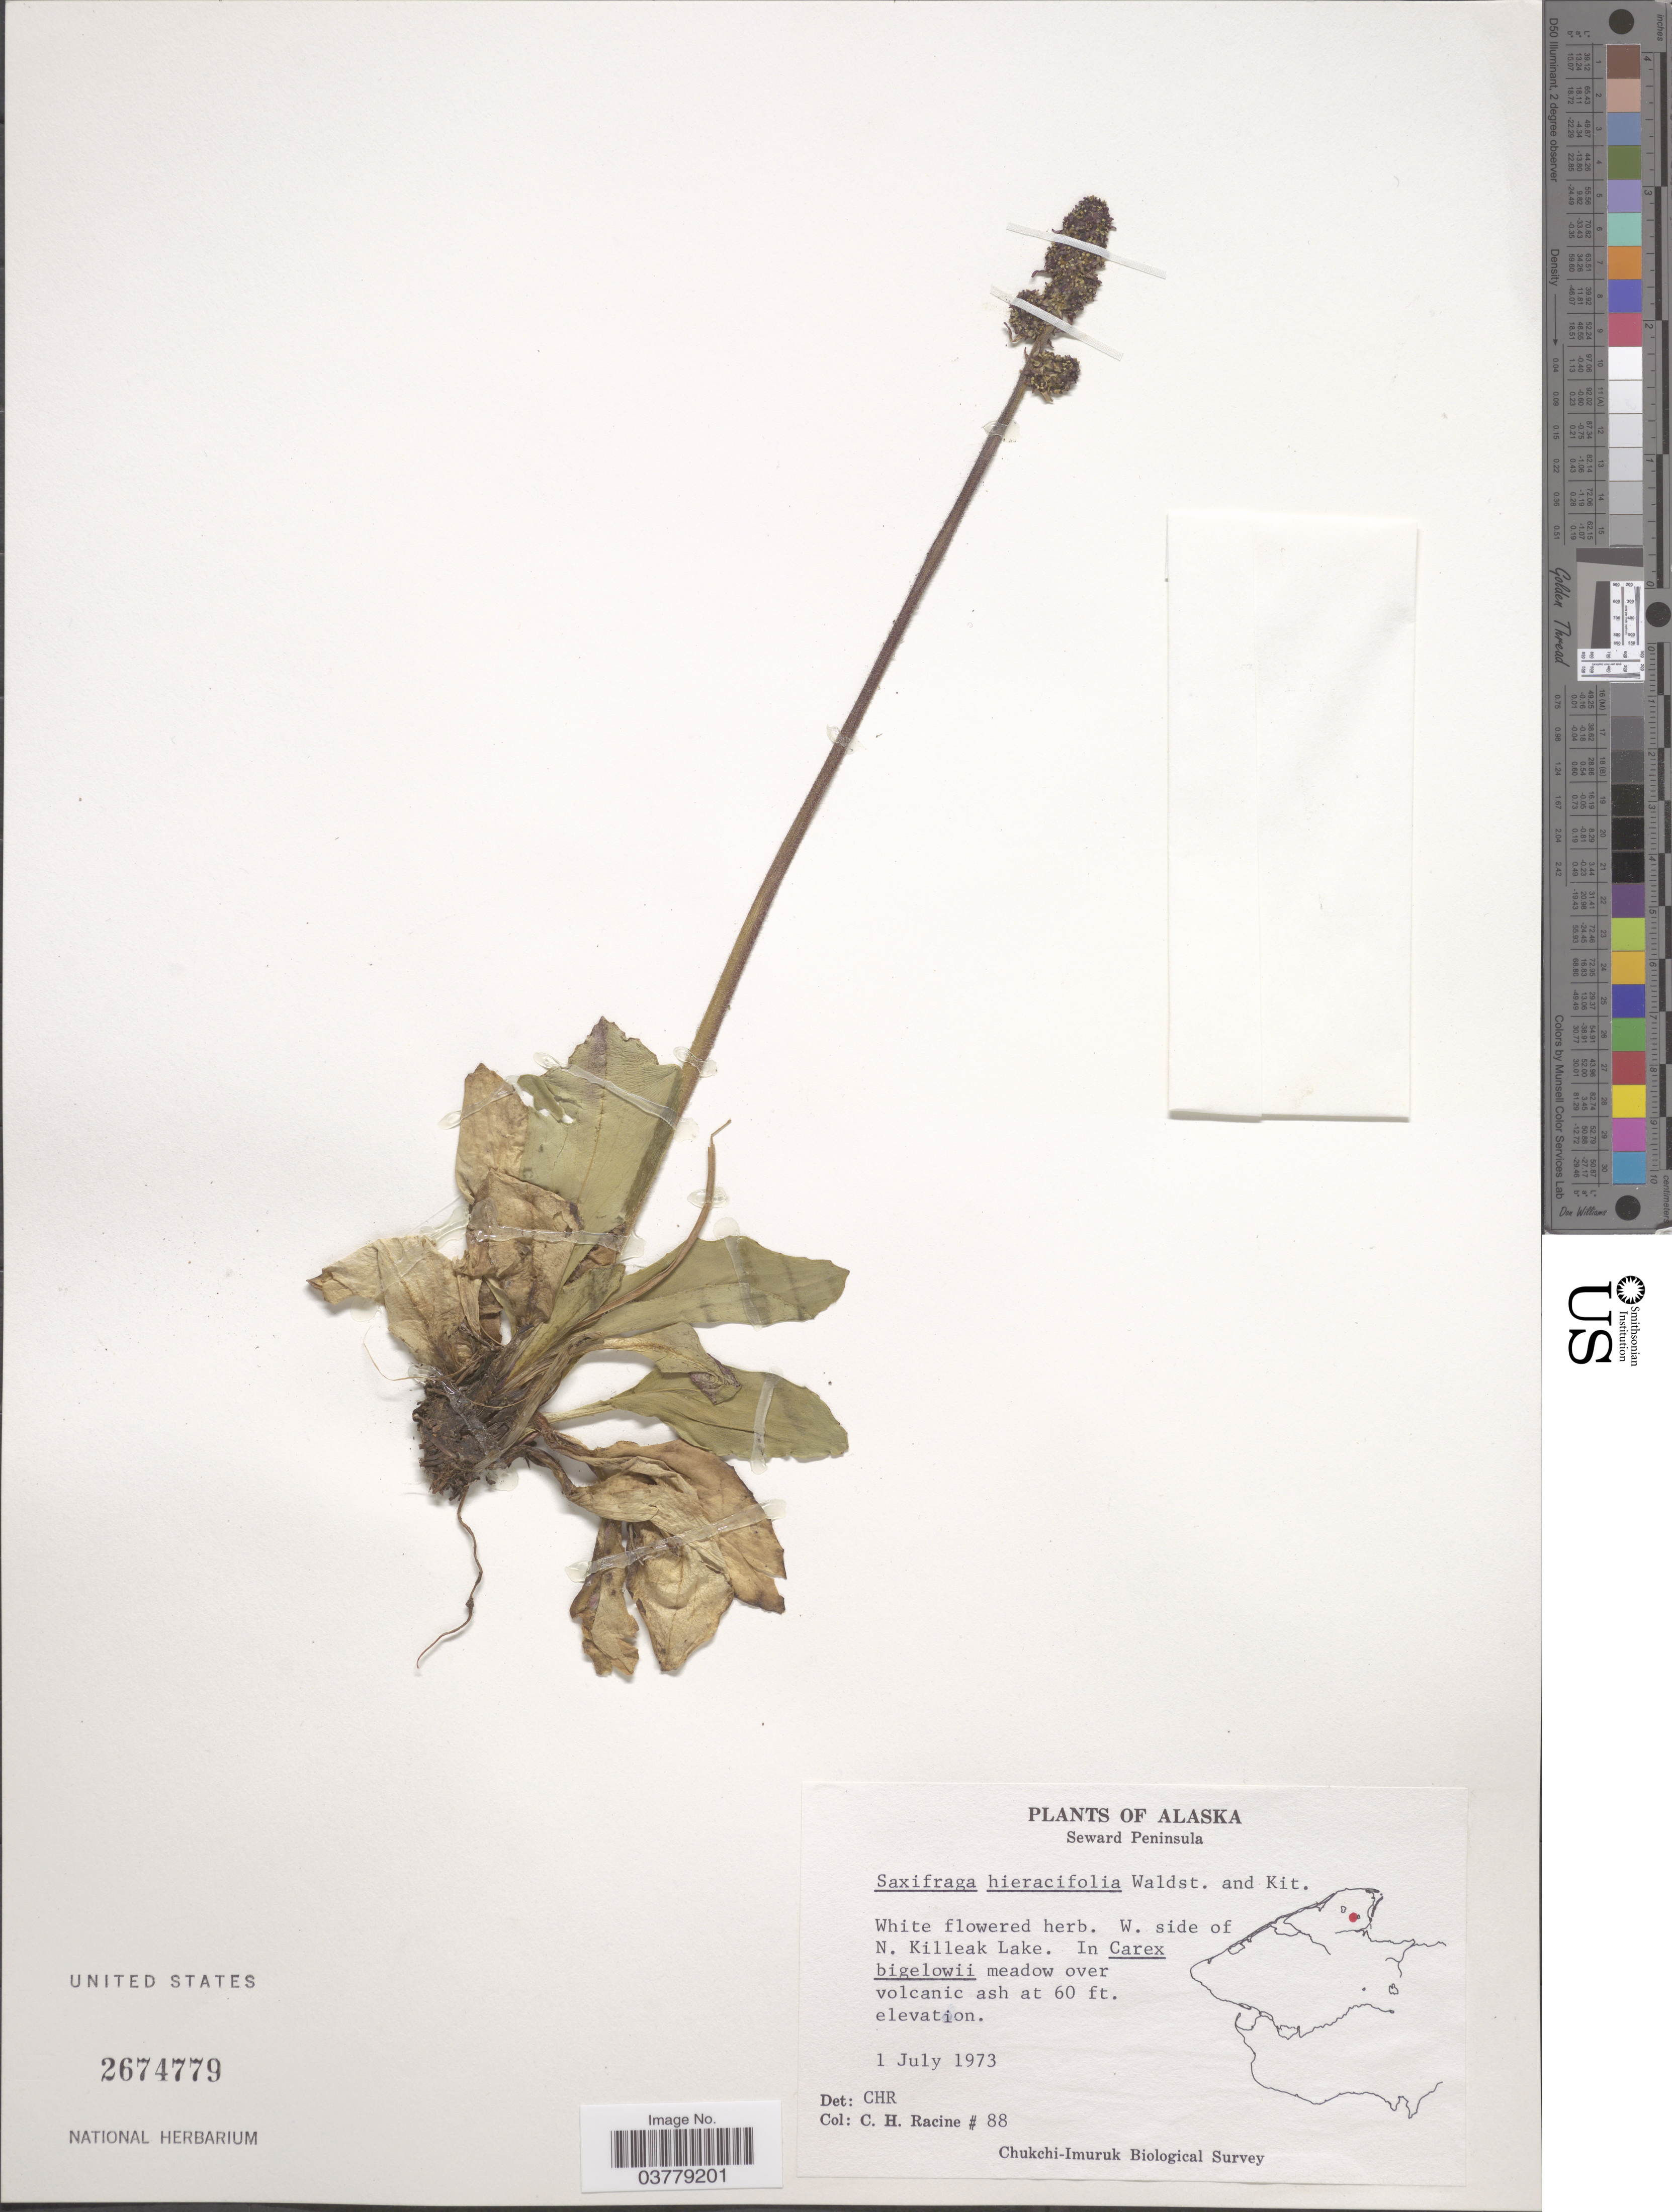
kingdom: Plantae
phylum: Tracheophyta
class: Magnoliopsida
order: Saxifragales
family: Saxifragaceae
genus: Micranthes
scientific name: Micranthes hieraciifolia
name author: (Waldst. & Kit. ex Willd.) Haw.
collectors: C. Racine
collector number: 88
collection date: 1973-07-01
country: United States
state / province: Alaska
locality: Seward Peninsula. W. side of N. Killeak Lake.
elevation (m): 18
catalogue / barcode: US 2674779